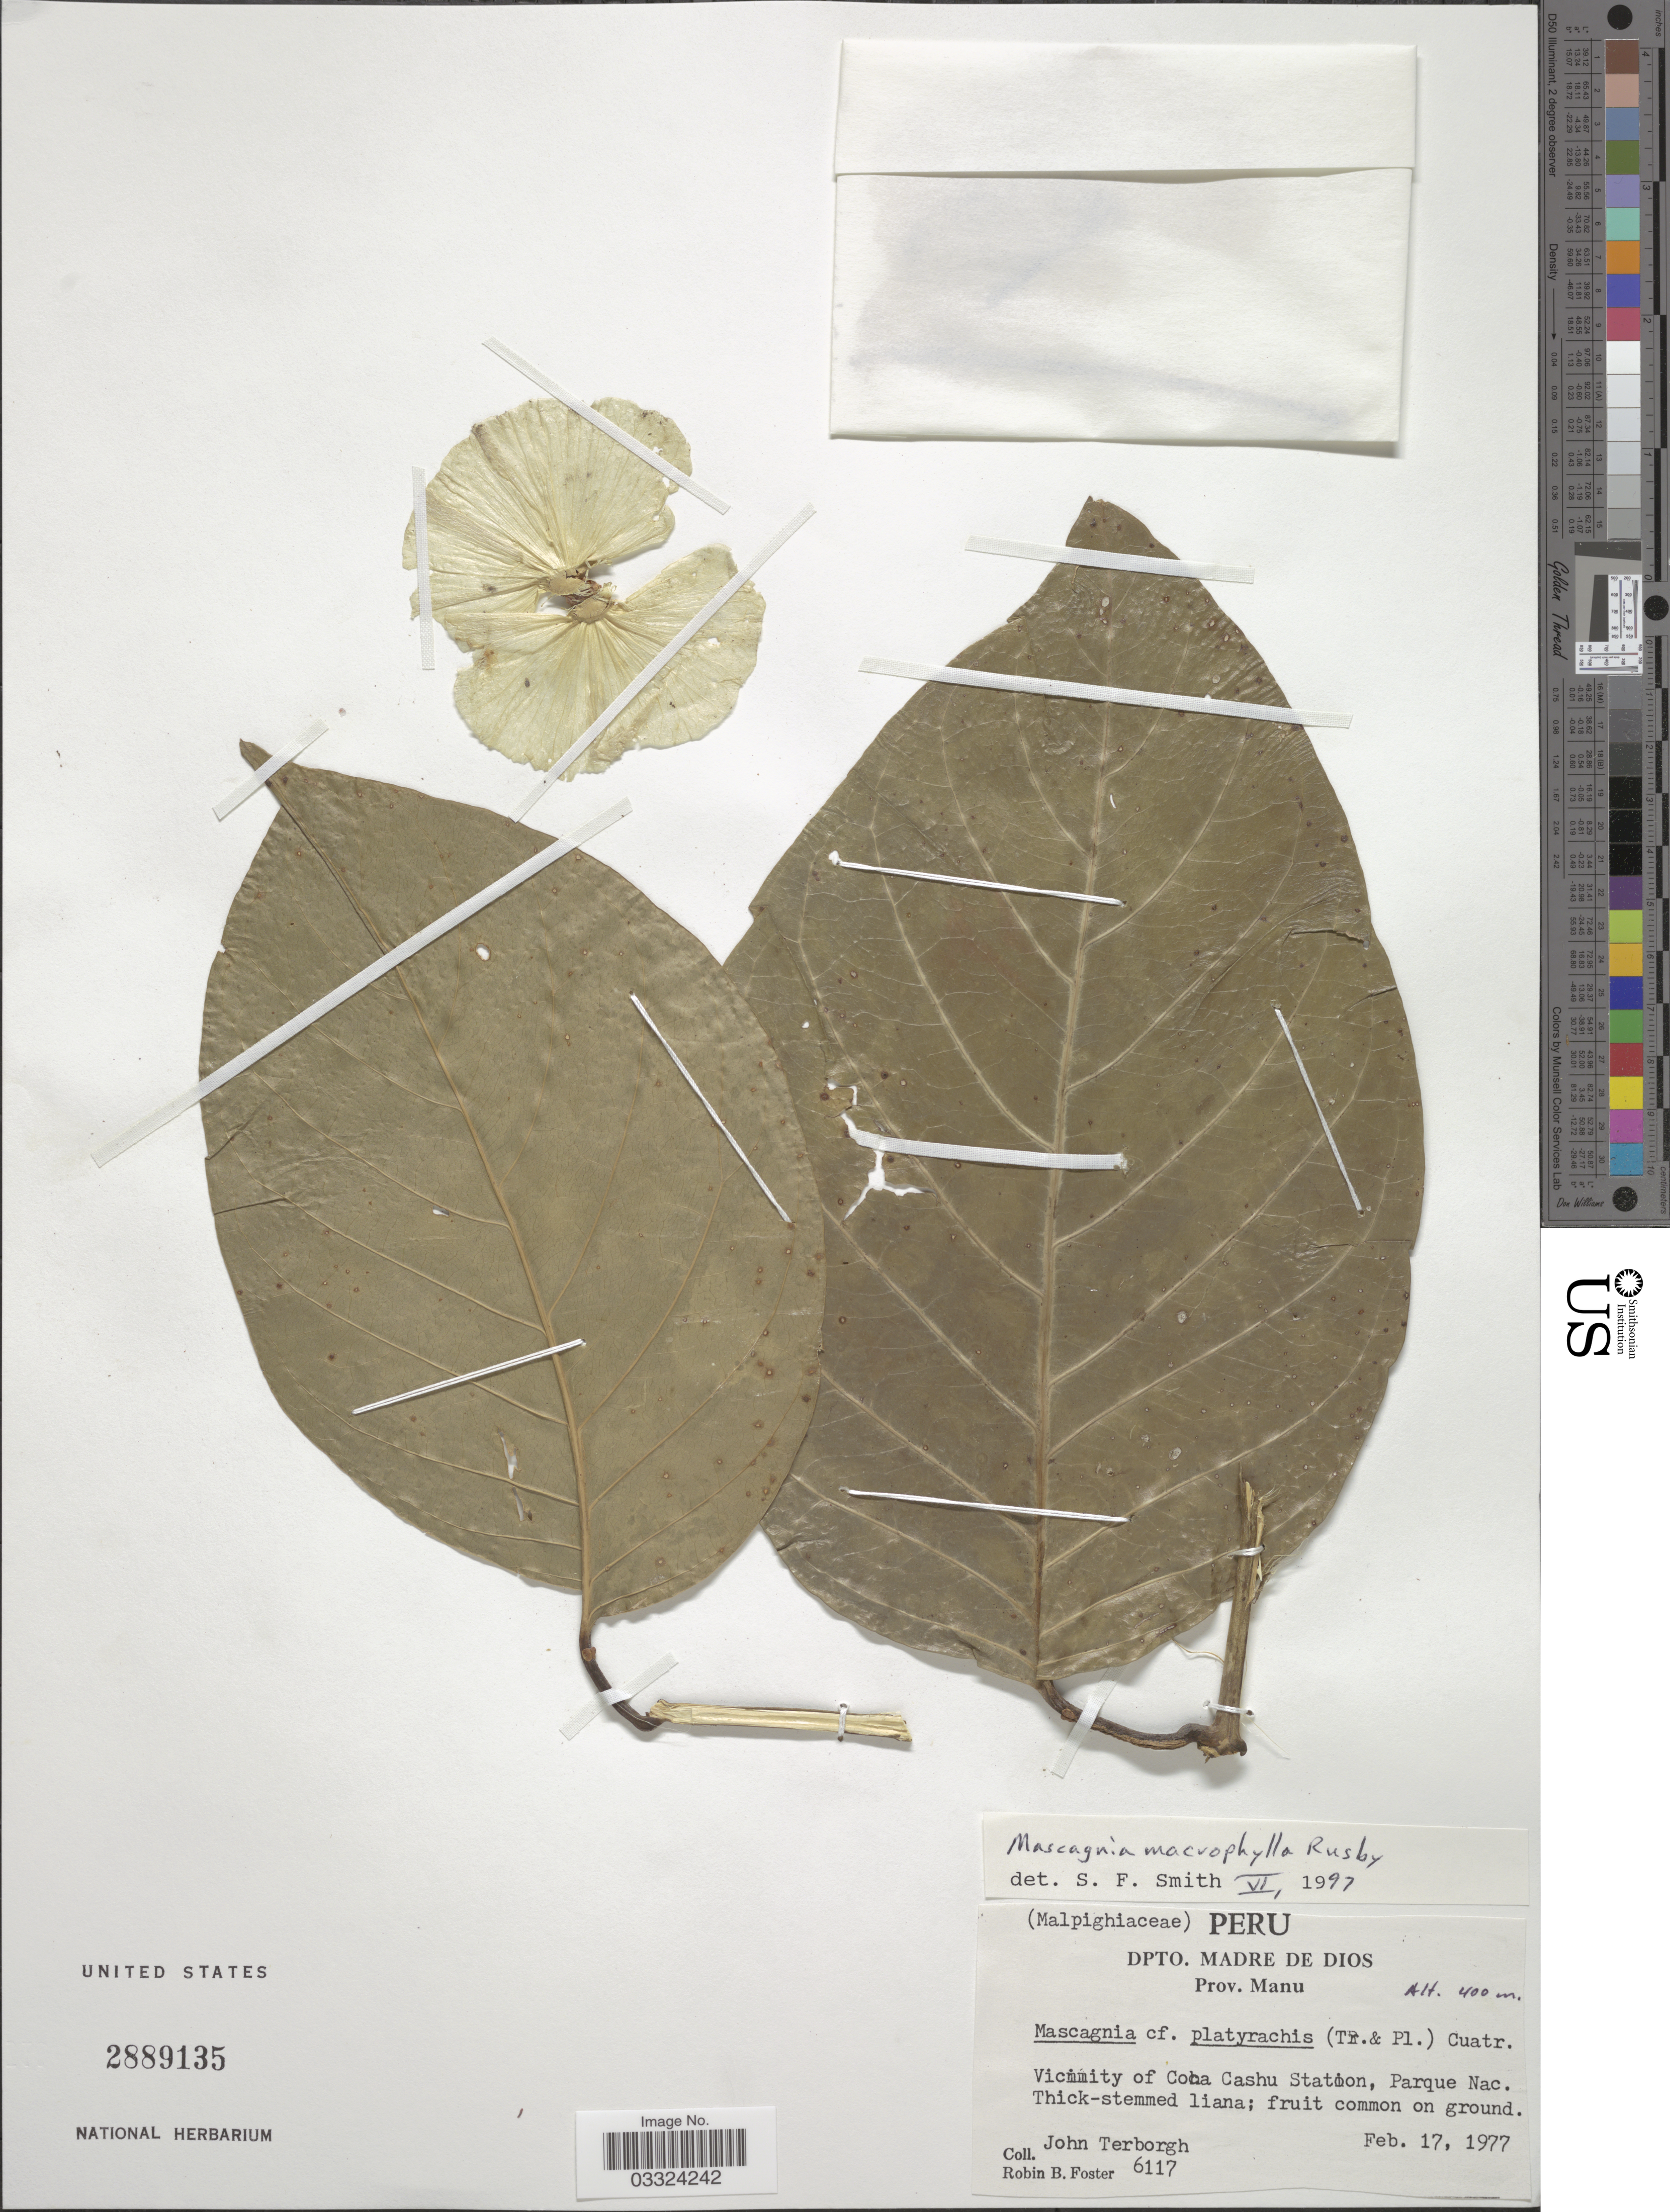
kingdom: Plantae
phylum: Tracheophyta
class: Magnoliopsida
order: Malpighiales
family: Malpighiaceae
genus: Adelphia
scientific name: Adelphia macrophylla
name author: (Rusby) W.R. Anderson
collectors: R. B. Foster & J. Terborgh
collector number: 6117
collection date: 1977-02-17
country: Peru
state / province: Madre de Dios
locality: Dpto. Madre de Dios. Prov. Manu. Vicinity of Coba Cashu Station, Parque Nac.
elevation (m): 400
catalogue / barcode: US 2889135